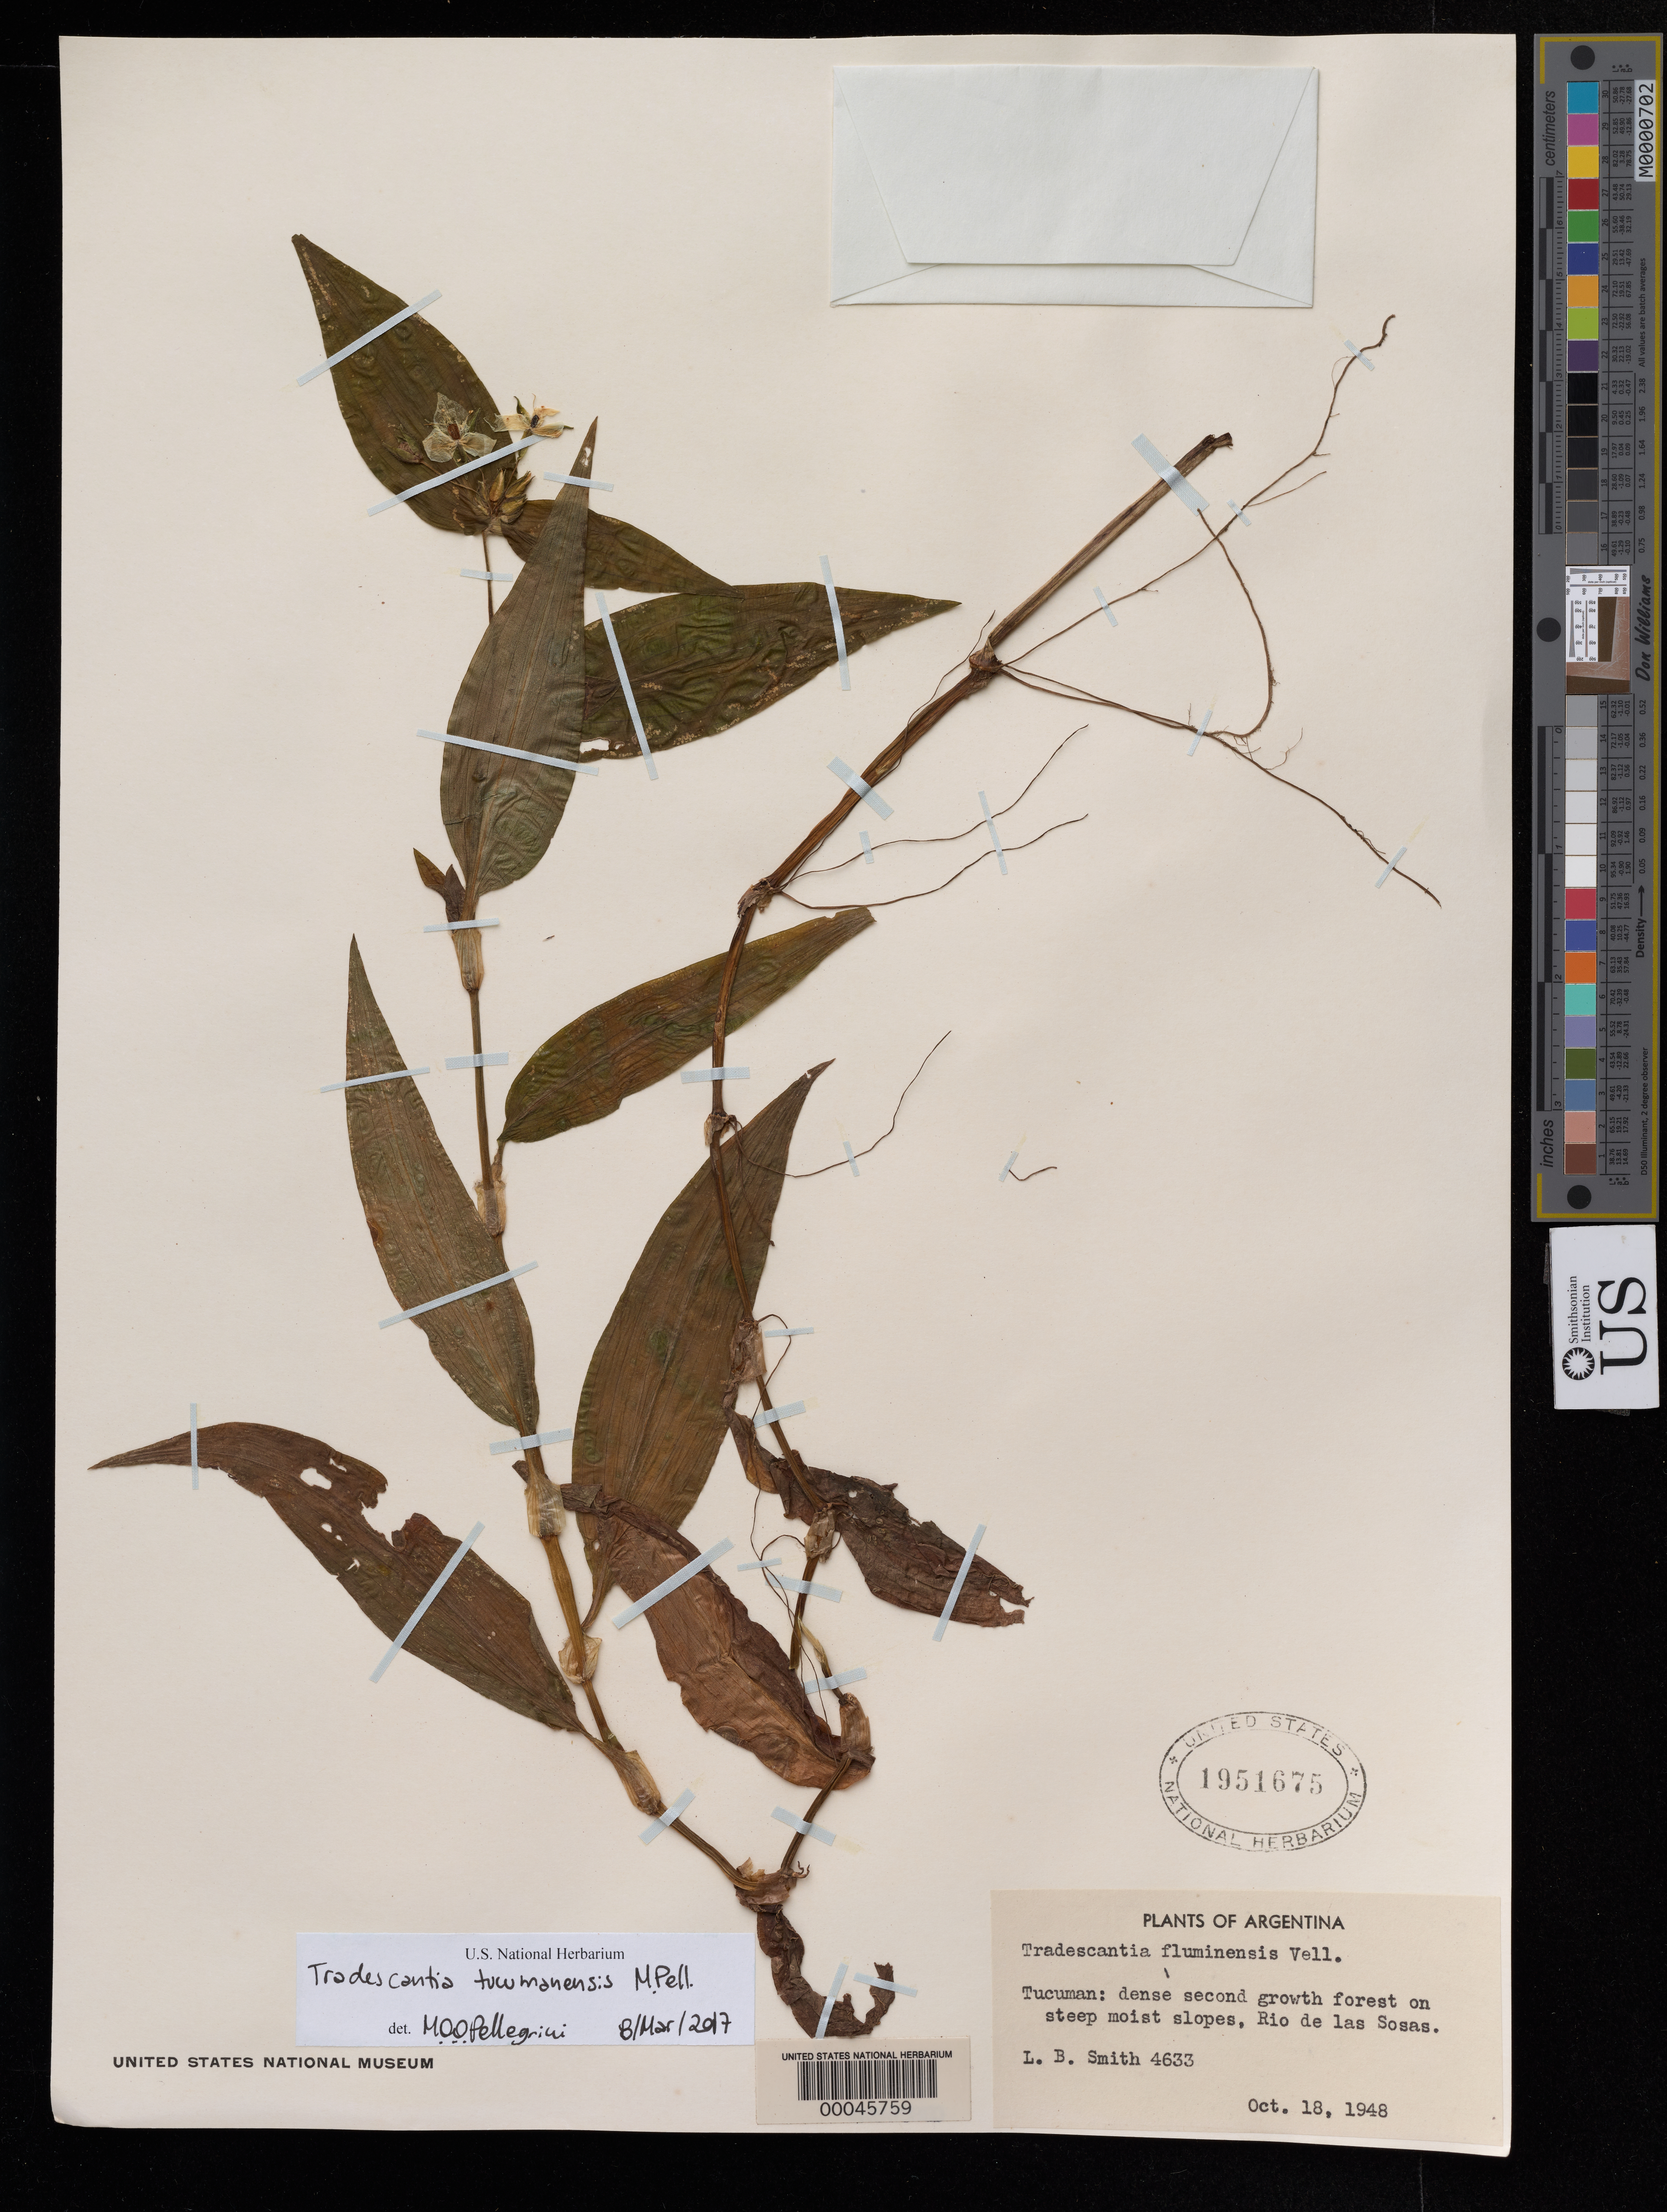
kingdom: Plantae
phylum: Tracheophyta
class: Liliopsida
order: Commelinales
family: Commelinaceae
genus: Tradescantia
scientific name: Tradescantia fluminensis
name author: Vell.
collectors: L. Smith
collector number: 4633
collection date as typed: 18 Oct 1948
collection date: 1948-10-18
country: Argentina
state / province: Tucumán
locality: Rio de las Sosas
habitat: Steep moist slopes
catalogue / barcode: US 1951675